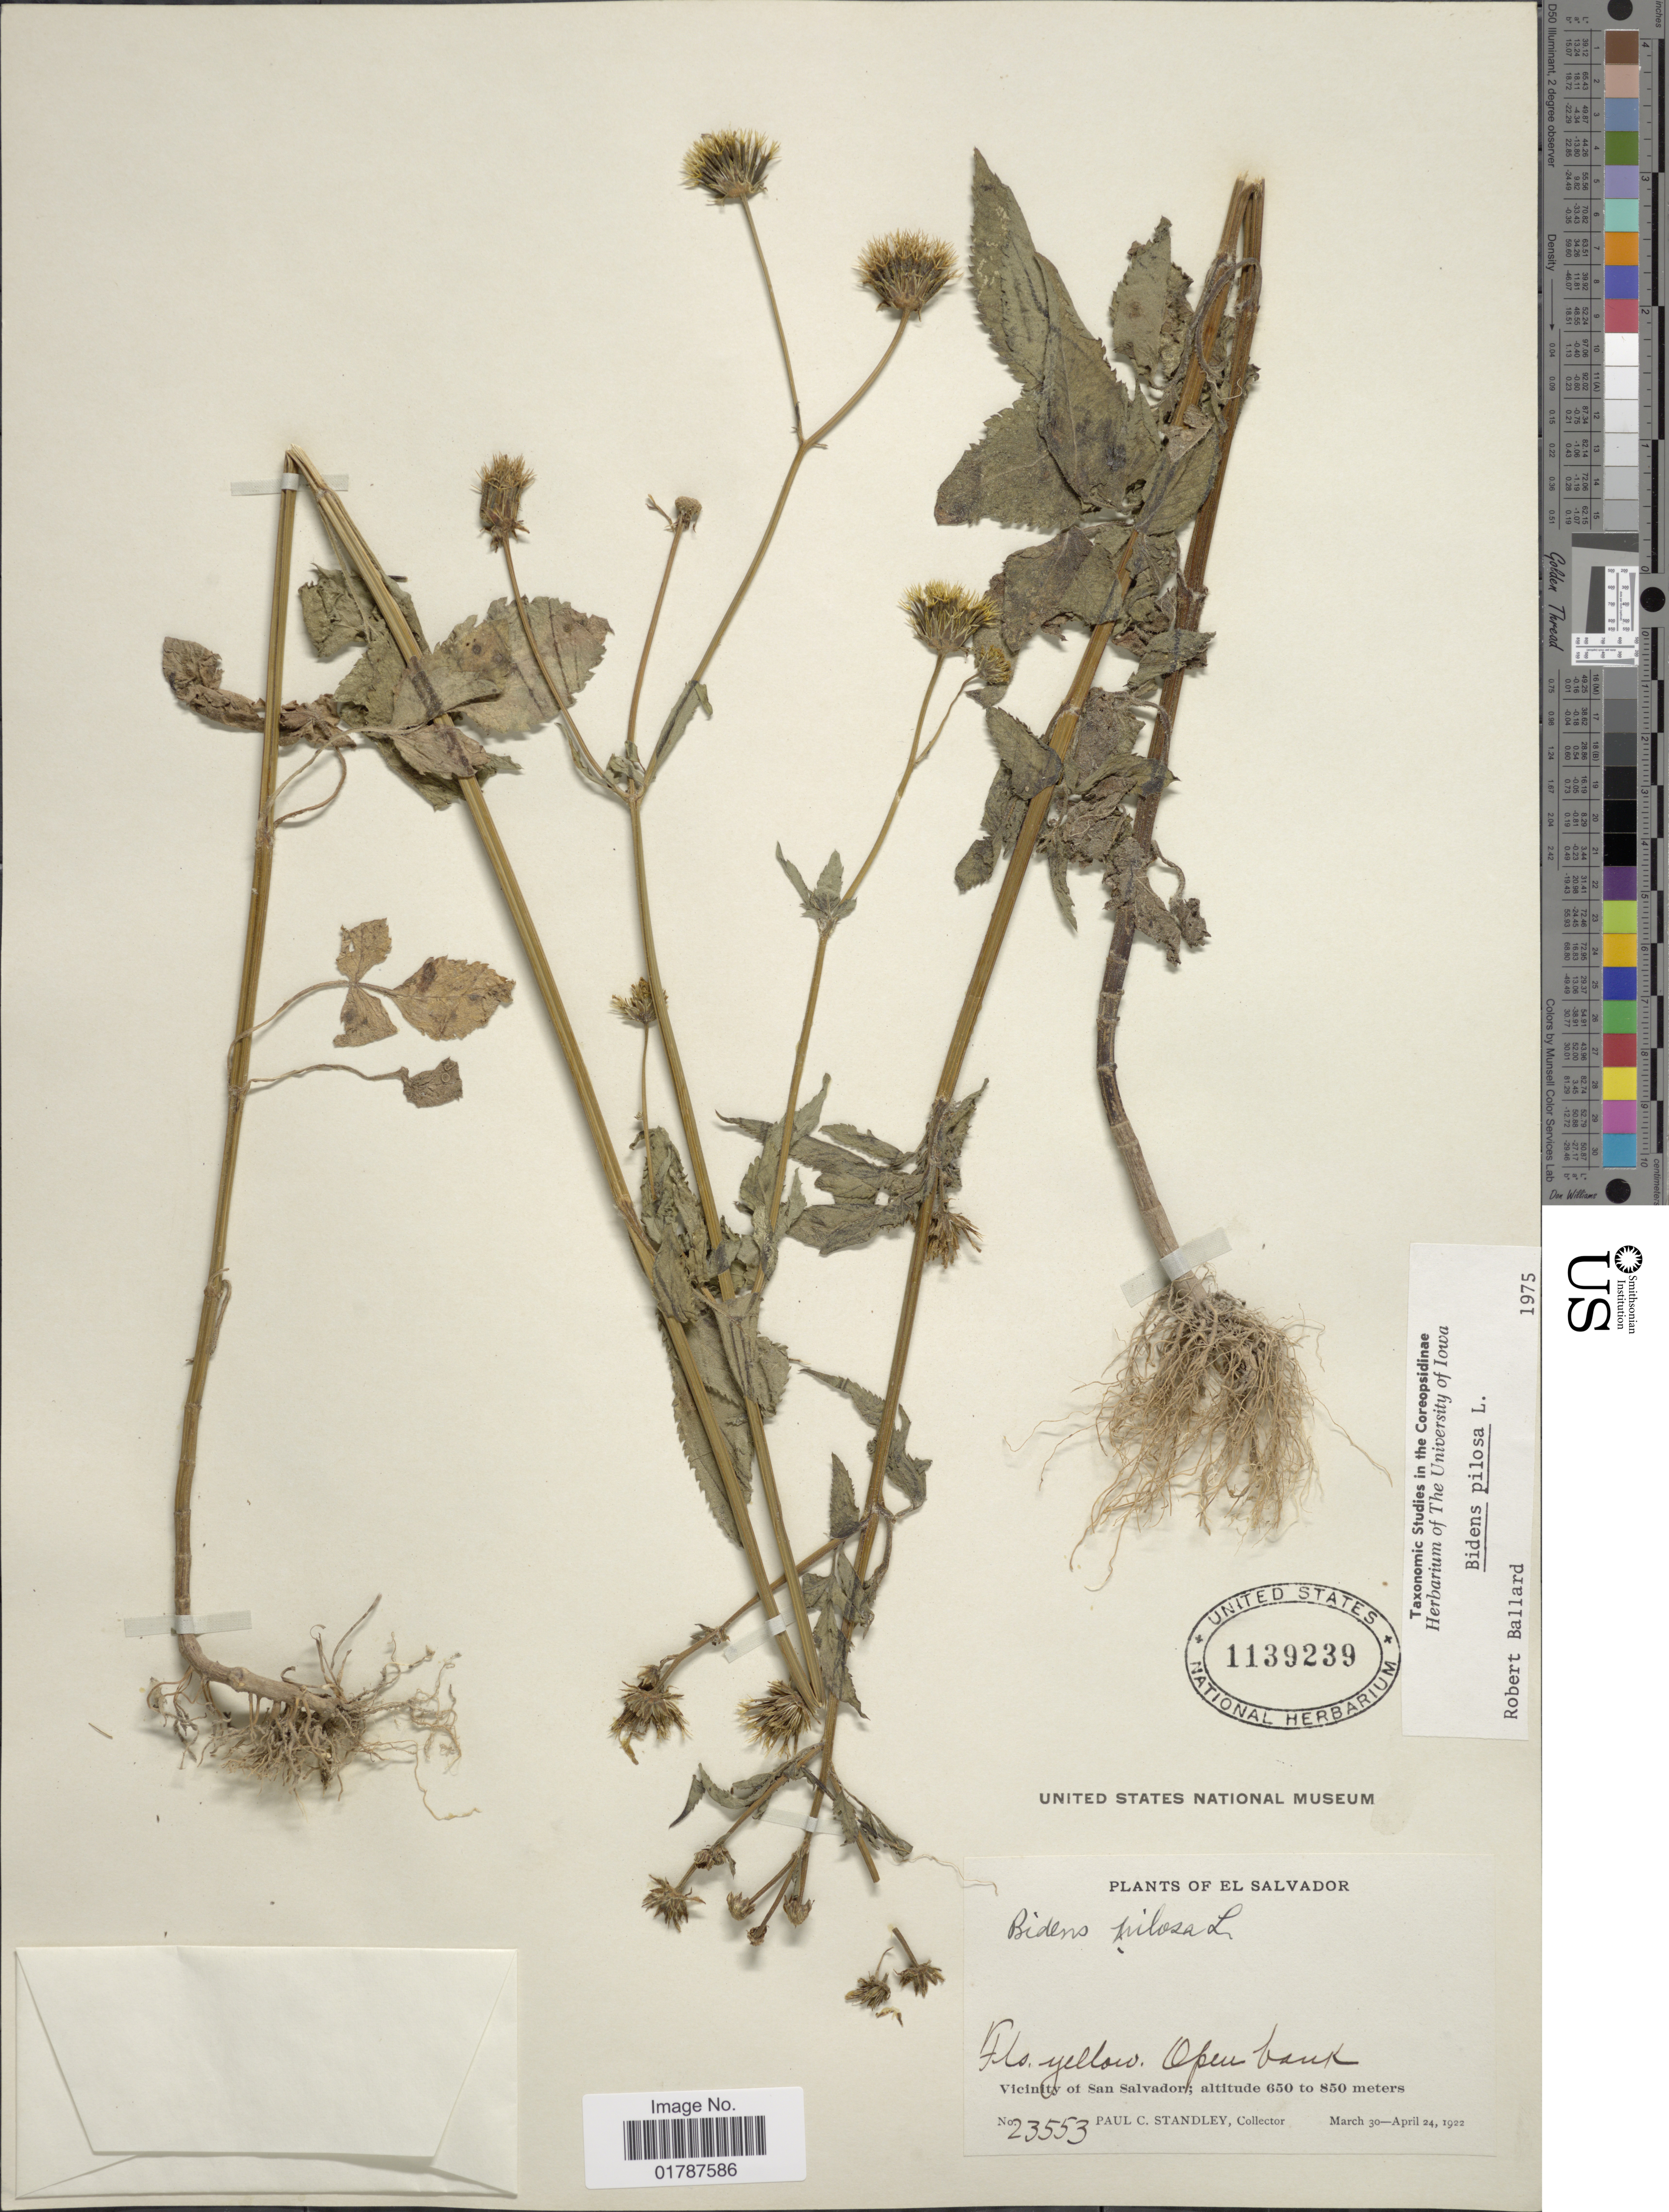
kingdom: Plantae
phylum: Tracheophyta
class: Magnoliopsida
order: Asterales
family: Asteraceae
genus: Bidens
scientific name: Bidens pilosa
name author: L.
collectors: P. C. Standley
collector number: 23553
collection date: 1922-03-30/1922-04-24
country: El Salvador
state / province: San Salvador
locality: Open bank, Vicinity of San Salvador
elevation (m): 650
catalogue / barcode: US 1139239